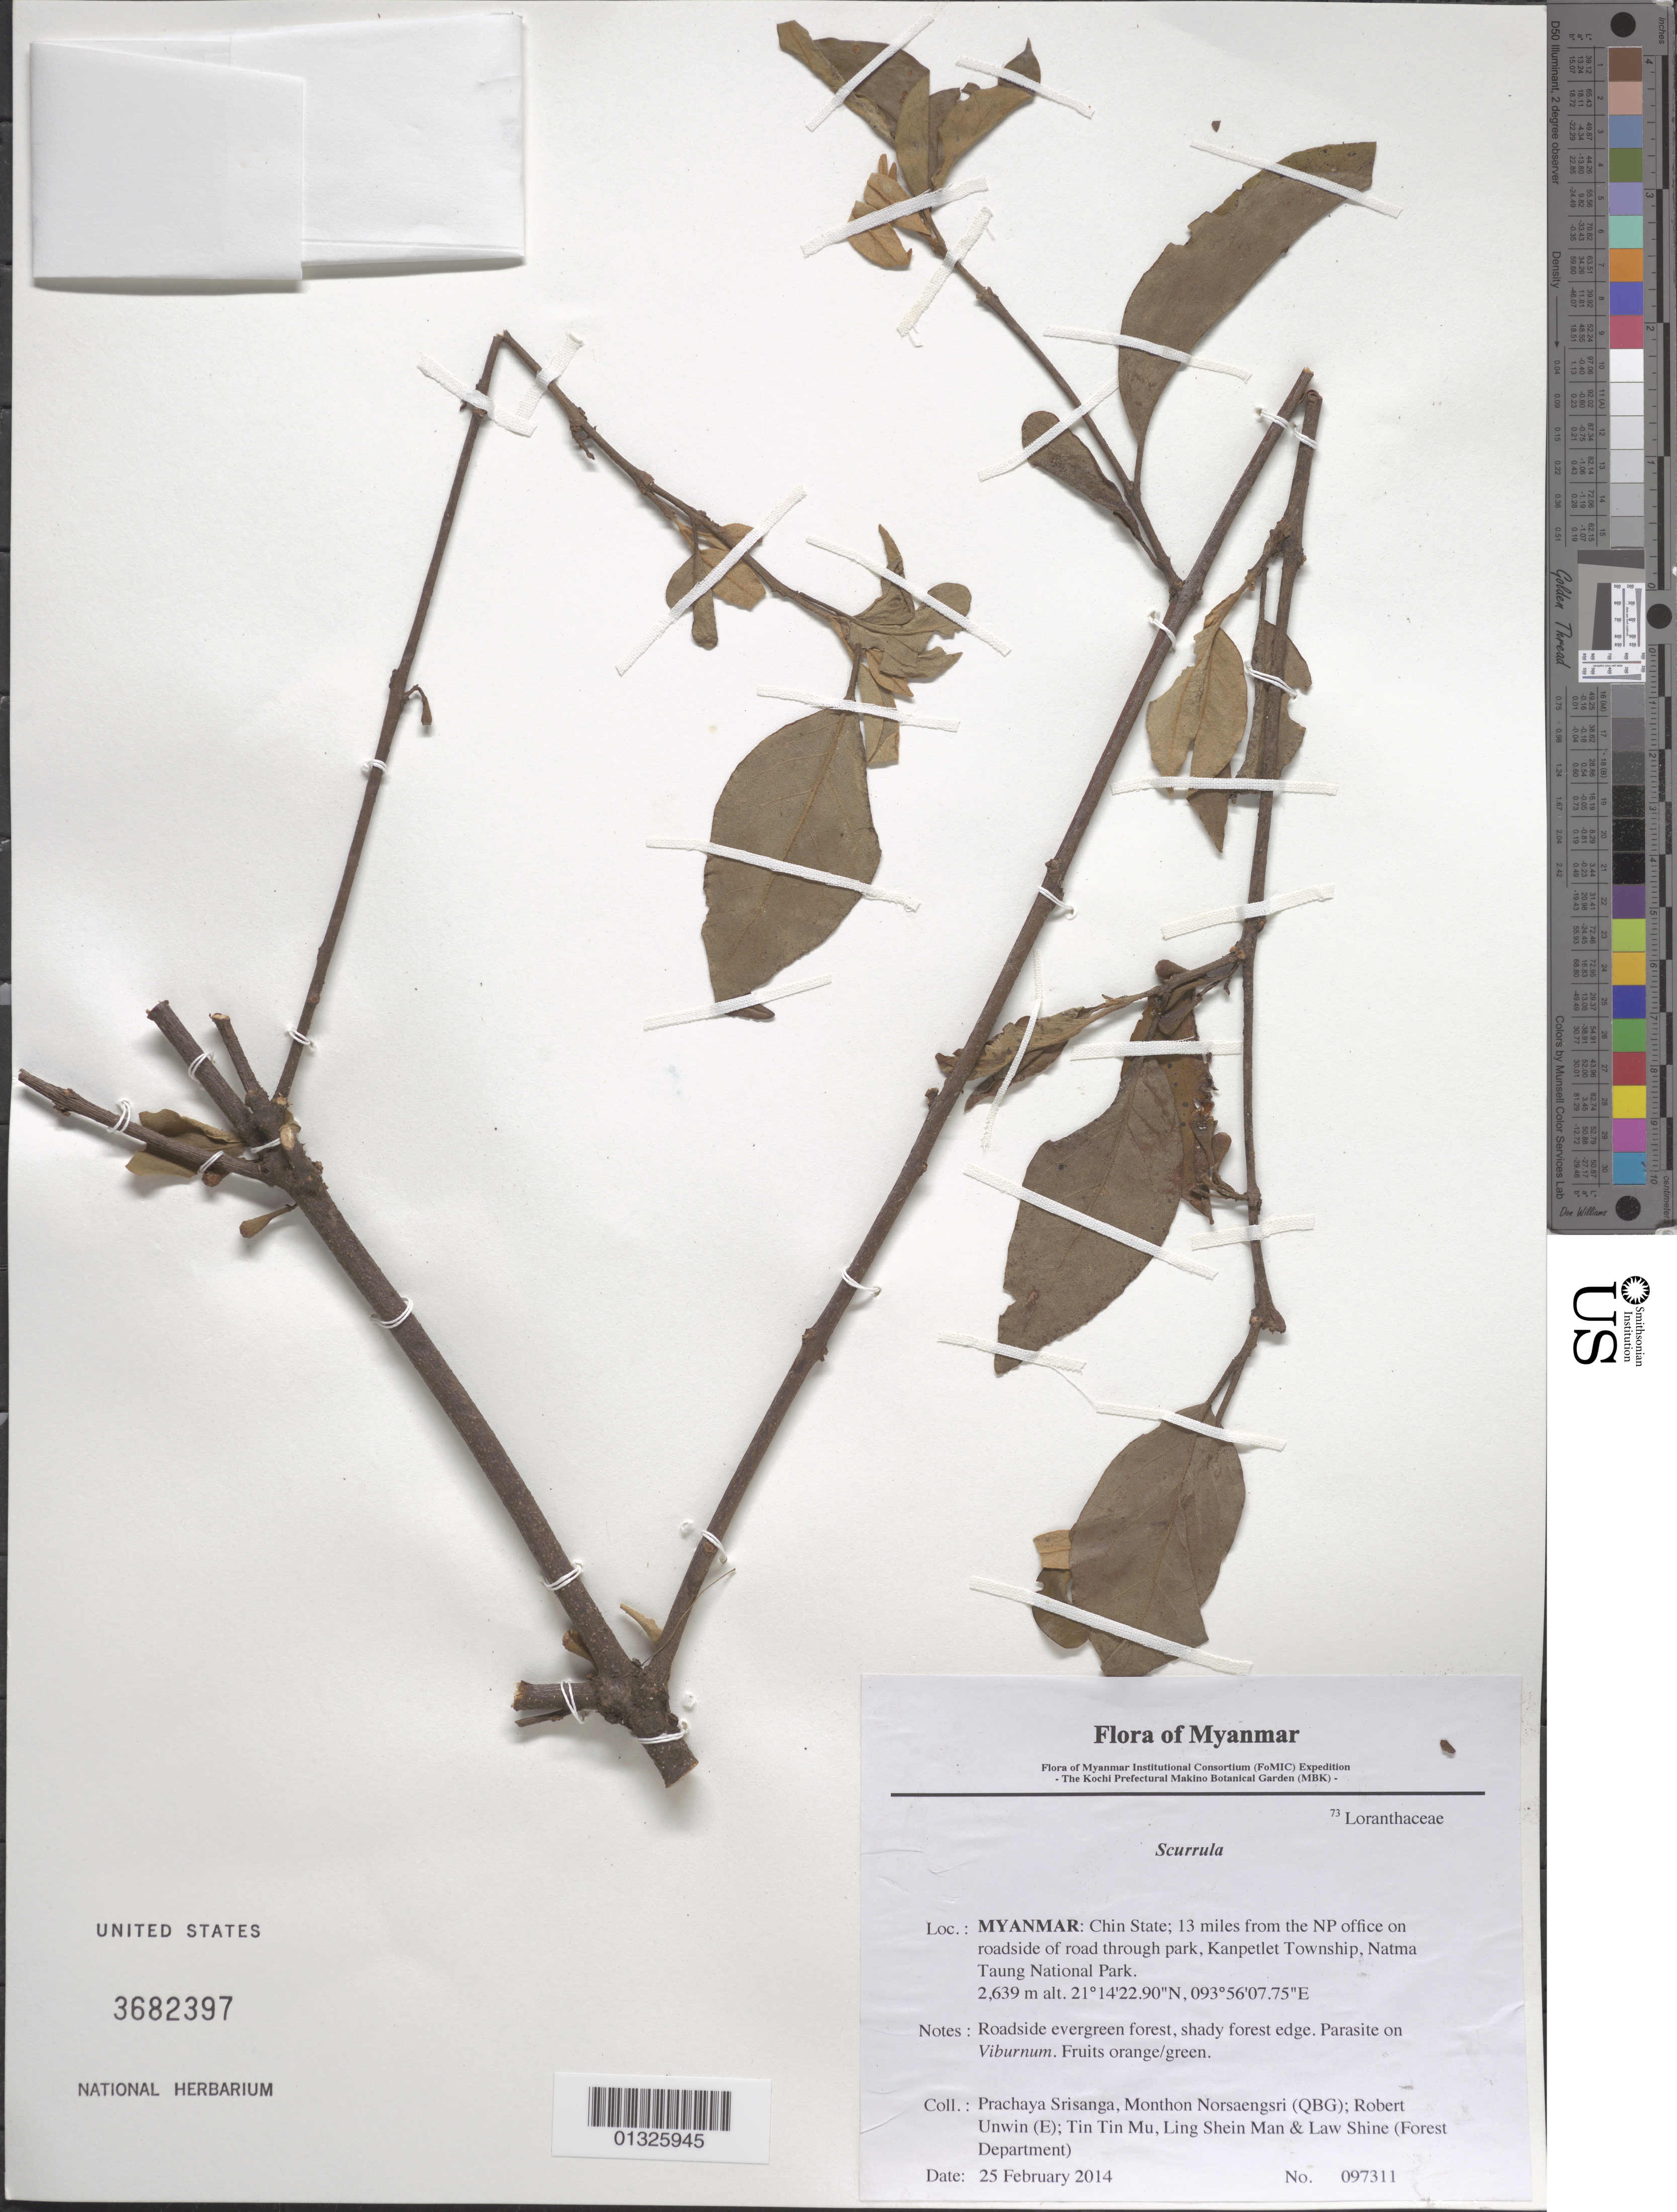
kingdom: Plantae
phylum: Tracheophyta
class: Magnoliopsida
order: Santalales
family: Loranthaceae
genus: Scurrula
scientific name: Scurrula sp.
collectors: P. Srisanga, M. Norsaengsri, R. Unwin, Tin Tin Mu, Ling Shein Man & L. Shine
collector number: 97311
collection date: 2014-02-25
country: Myanmar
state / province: Chin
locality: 13 miles from the NP office on roadside of road through park, Kanpetlet Township, Natma Taung National Park.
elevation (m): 2639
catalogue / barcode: US 3682397